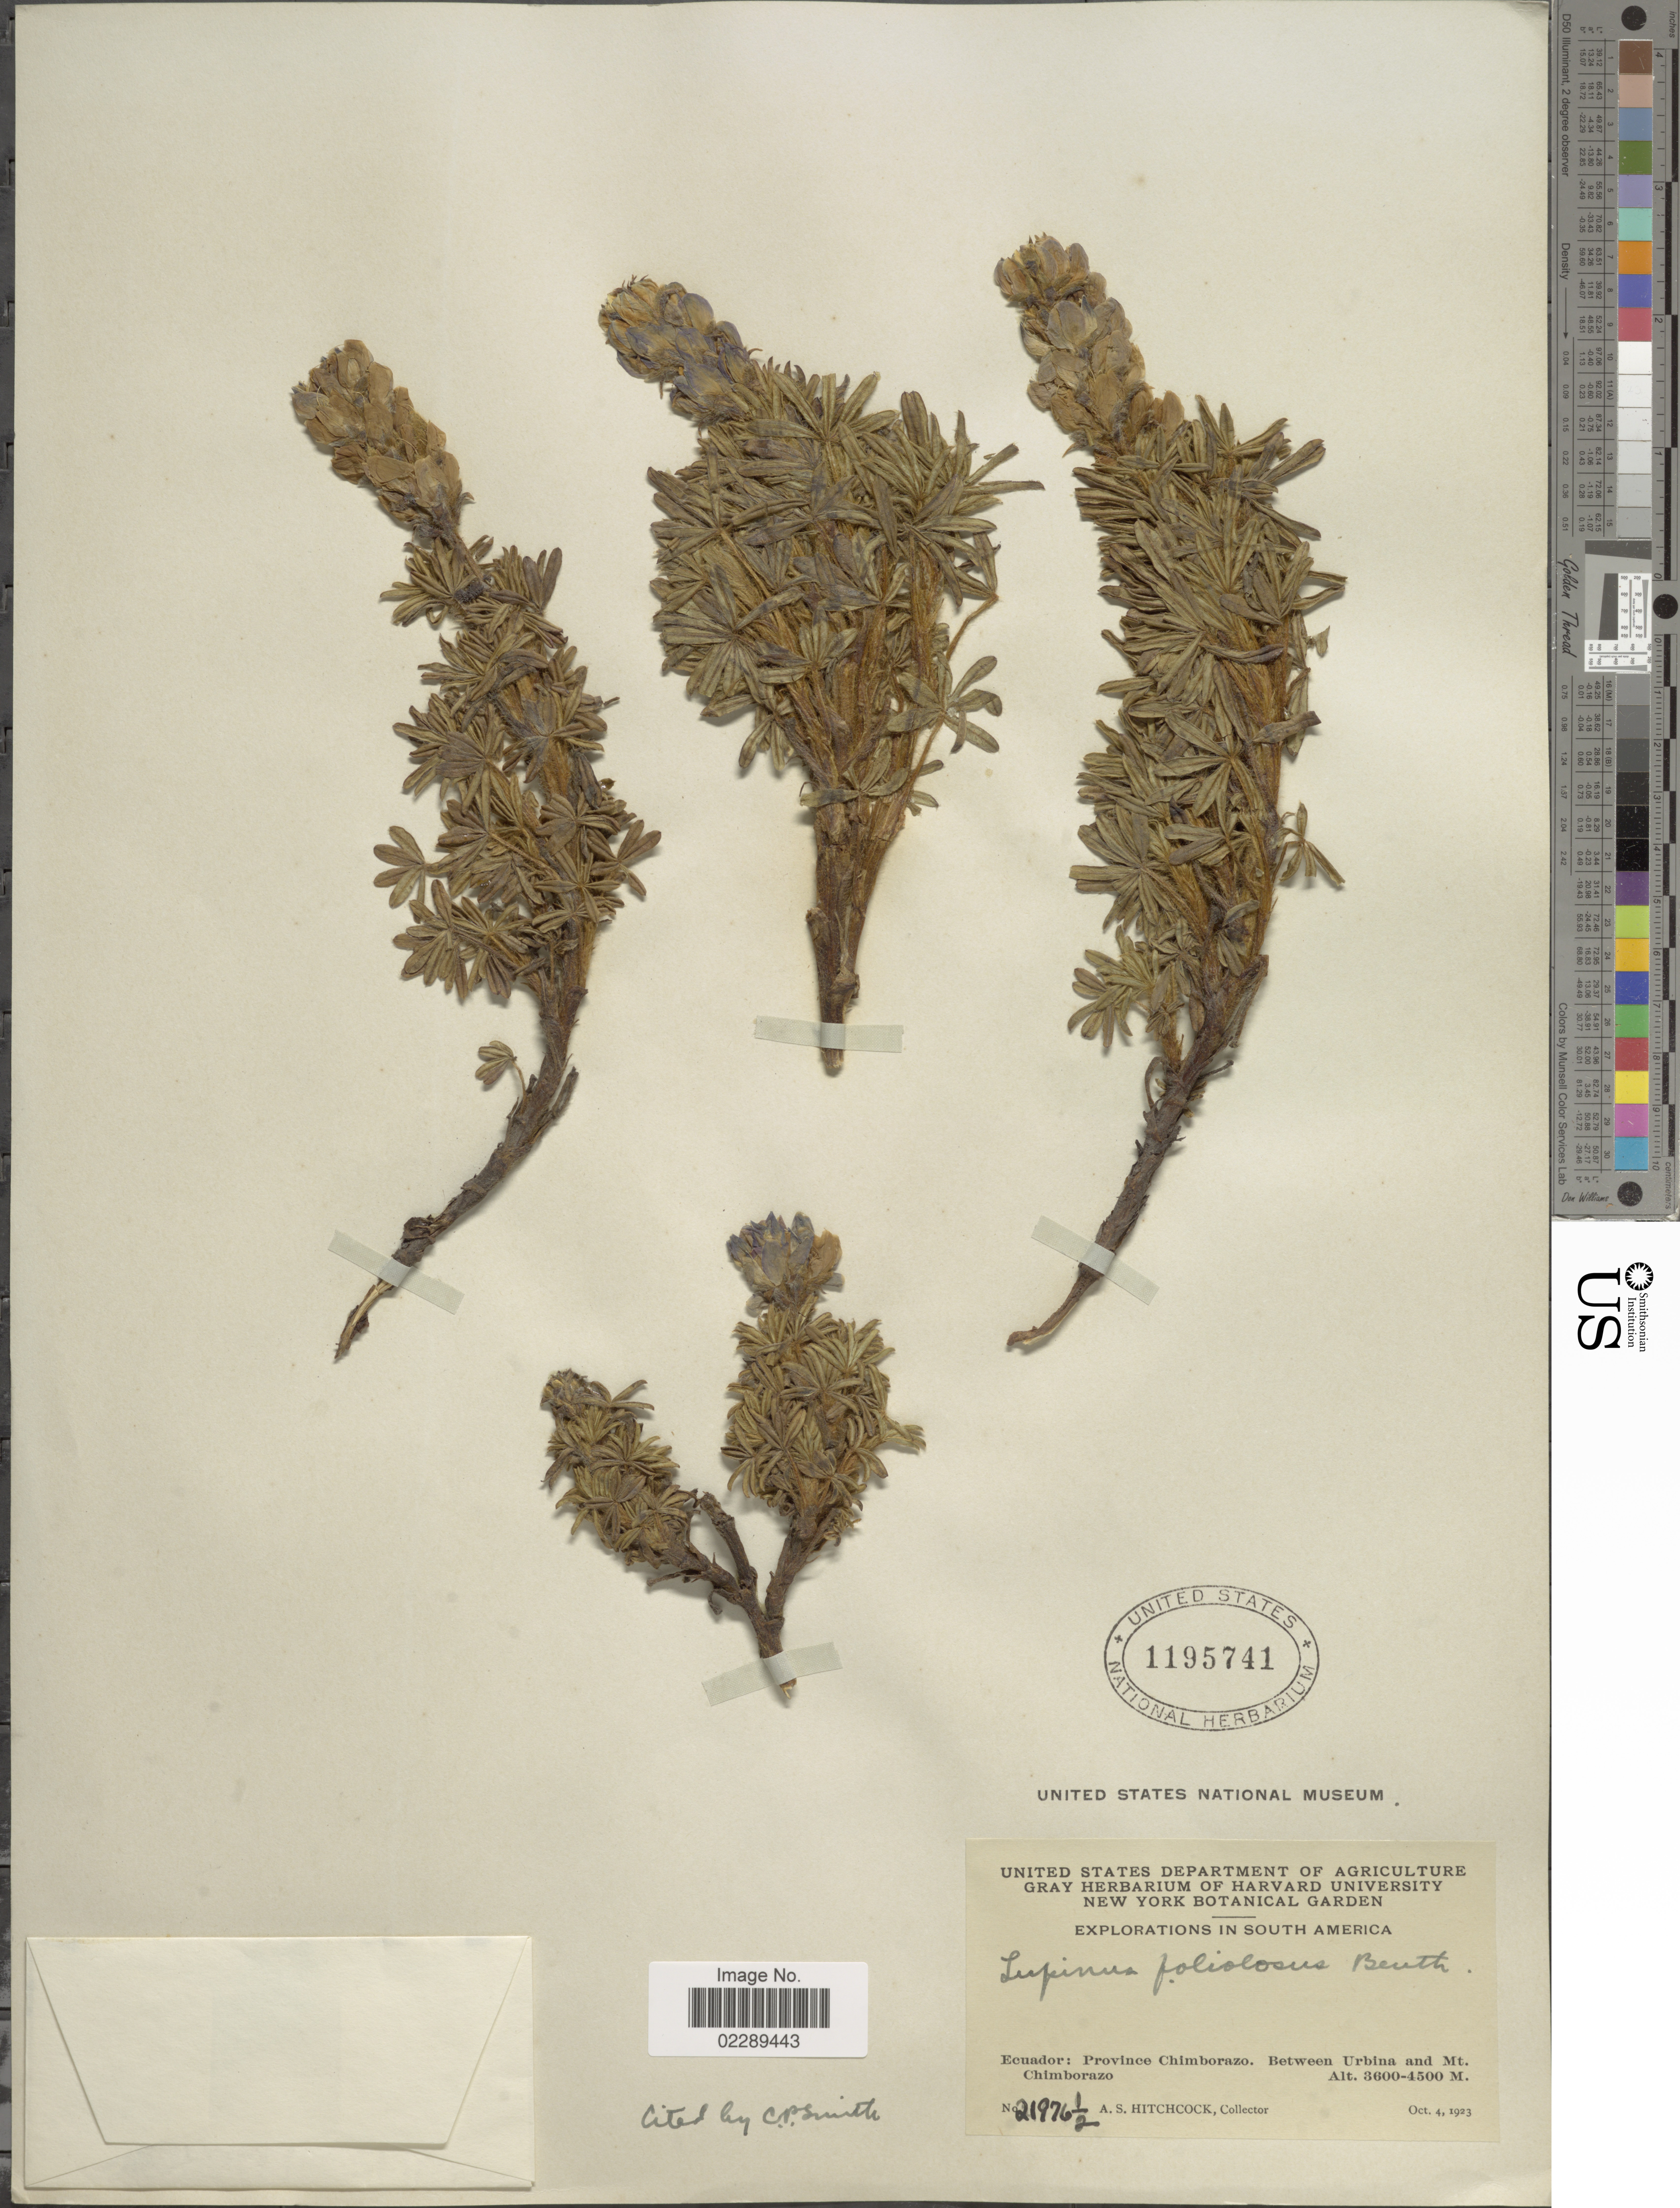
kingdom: Plantae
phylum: Tracheophyta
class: Magnoliopsida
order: Fabales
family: Fabaceae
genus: Lupinus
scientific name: Lupinus foliolosus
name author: Benth.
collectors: A. S. Hitchcock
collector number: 21976½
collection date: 1923-10-04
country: Ecuador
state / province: Chimborazo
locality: Ecuador: Province Chimborazo. Between Urbina and Mt. Chimborazo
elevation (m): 3600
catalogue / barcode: US 1195741